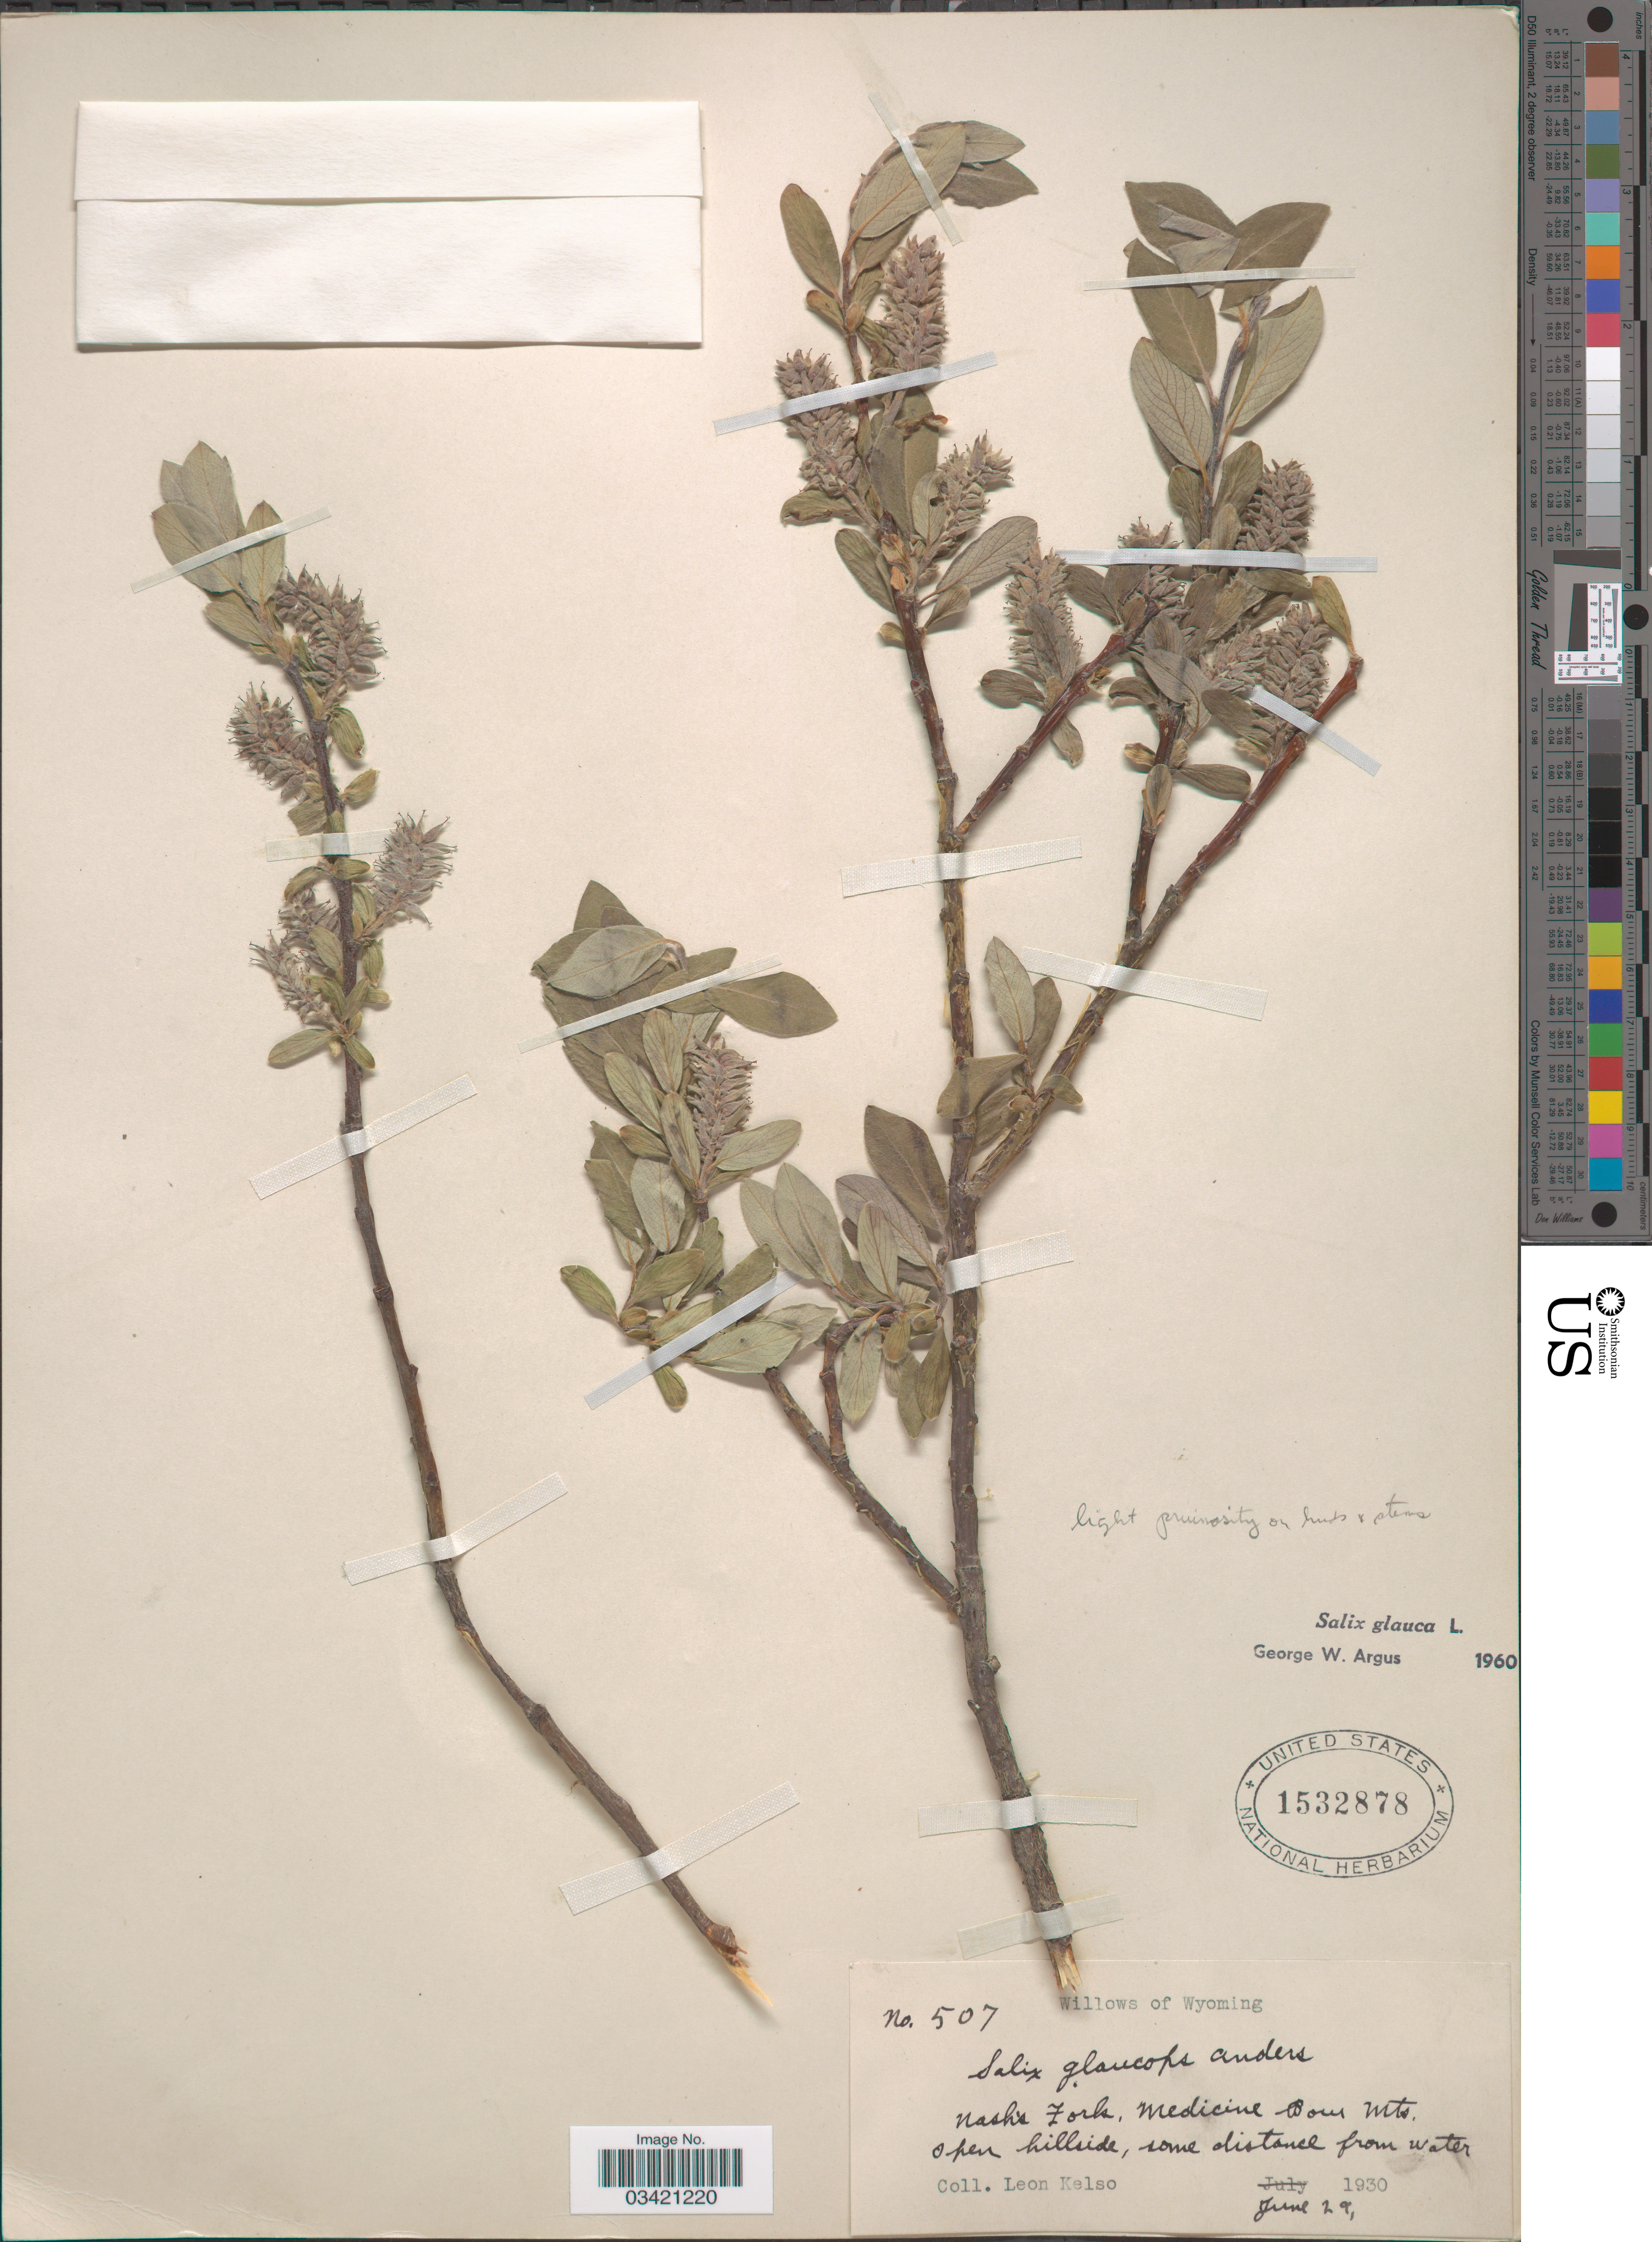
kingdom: Plantae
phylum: Tracheophyta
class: Magnoliopsida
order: Malpighiales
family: Salicaceae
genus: Salix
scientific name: Salix glauca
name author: L.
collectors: L. H. Kelso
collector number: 507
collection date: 1930-06-29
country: United States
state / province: Wyoming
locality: Nash's Fork, medicine Bow Mts.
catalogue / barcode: US 1532878